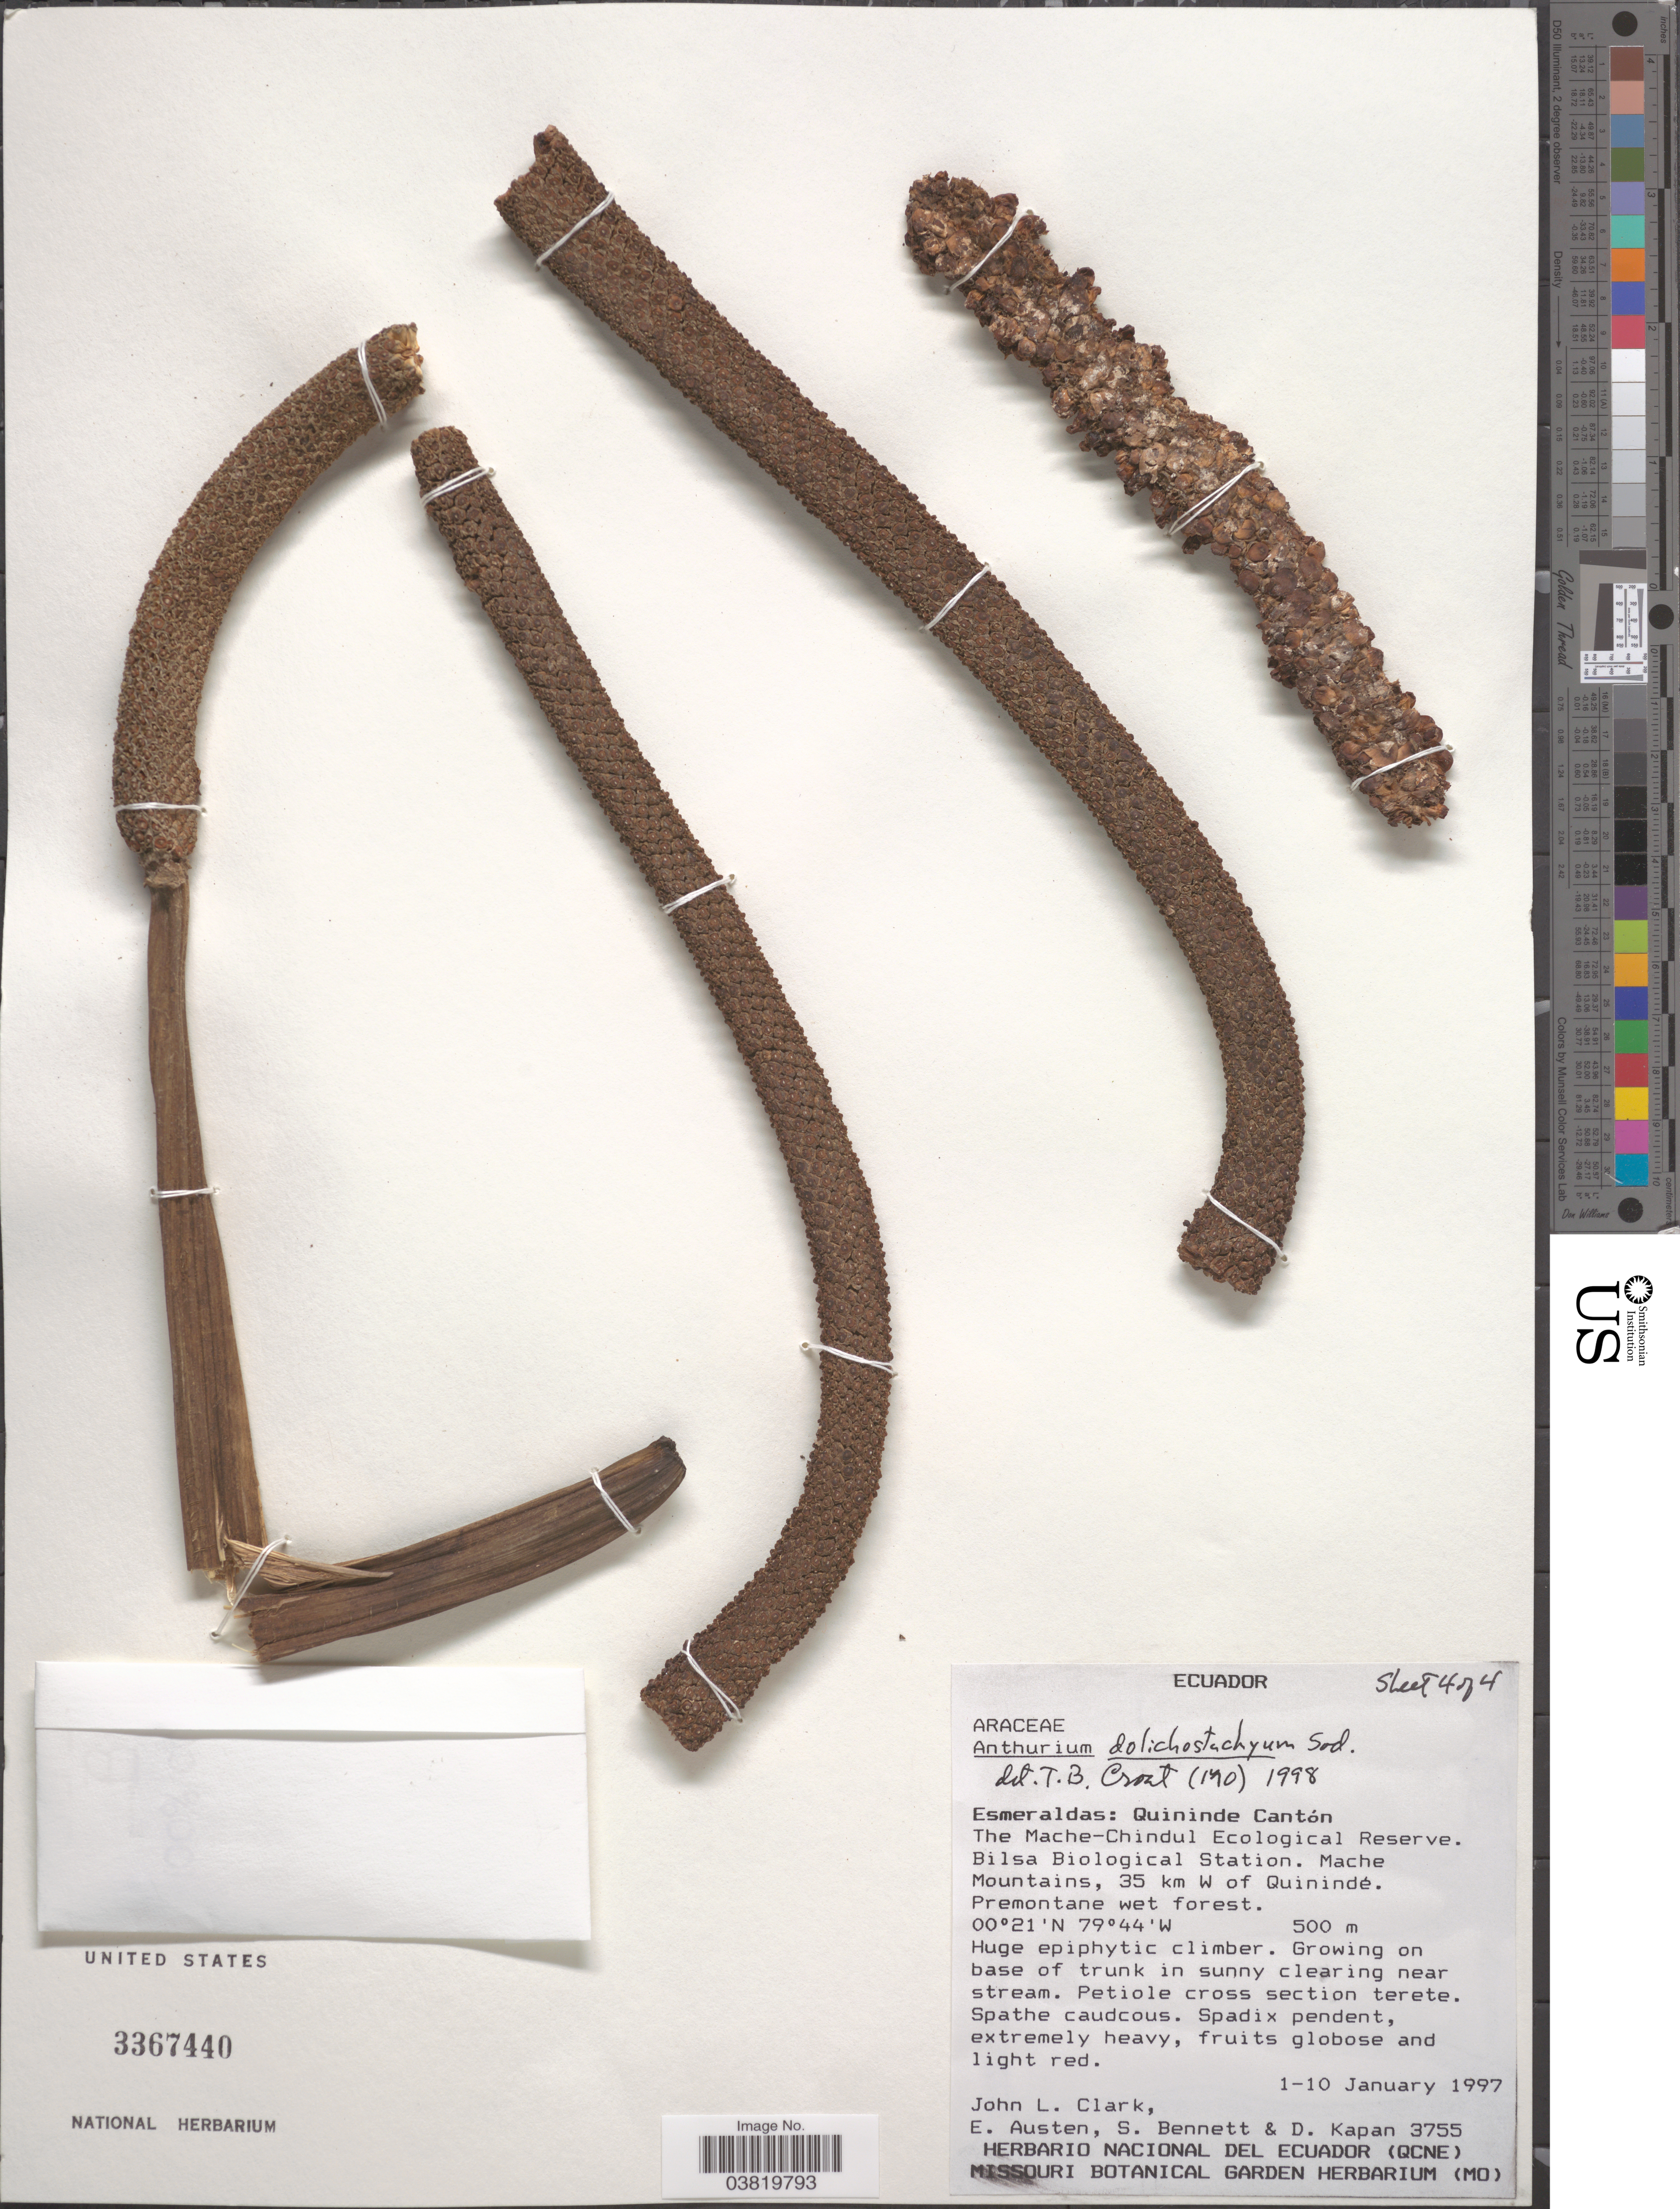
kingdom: Plantae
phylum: Tracheophyta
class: Liliopsida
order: Alismatales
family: Araceae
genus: Anthurium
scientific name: Anthurium dolicostachyum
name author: Sodiro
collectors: J. L. Clark, E. Austen, S. Bennett & D. Kapan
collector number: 3755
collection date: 1997-01-01/1997-01-10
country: Ecuador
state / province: Esmeraldas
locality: Quininde Cantón. The Mache-Chindul Ecological Reserve. Bilsa Biological Station. Mache Mountains, 35 km W of Quinindé.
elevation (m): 500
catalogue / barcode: US 3367440